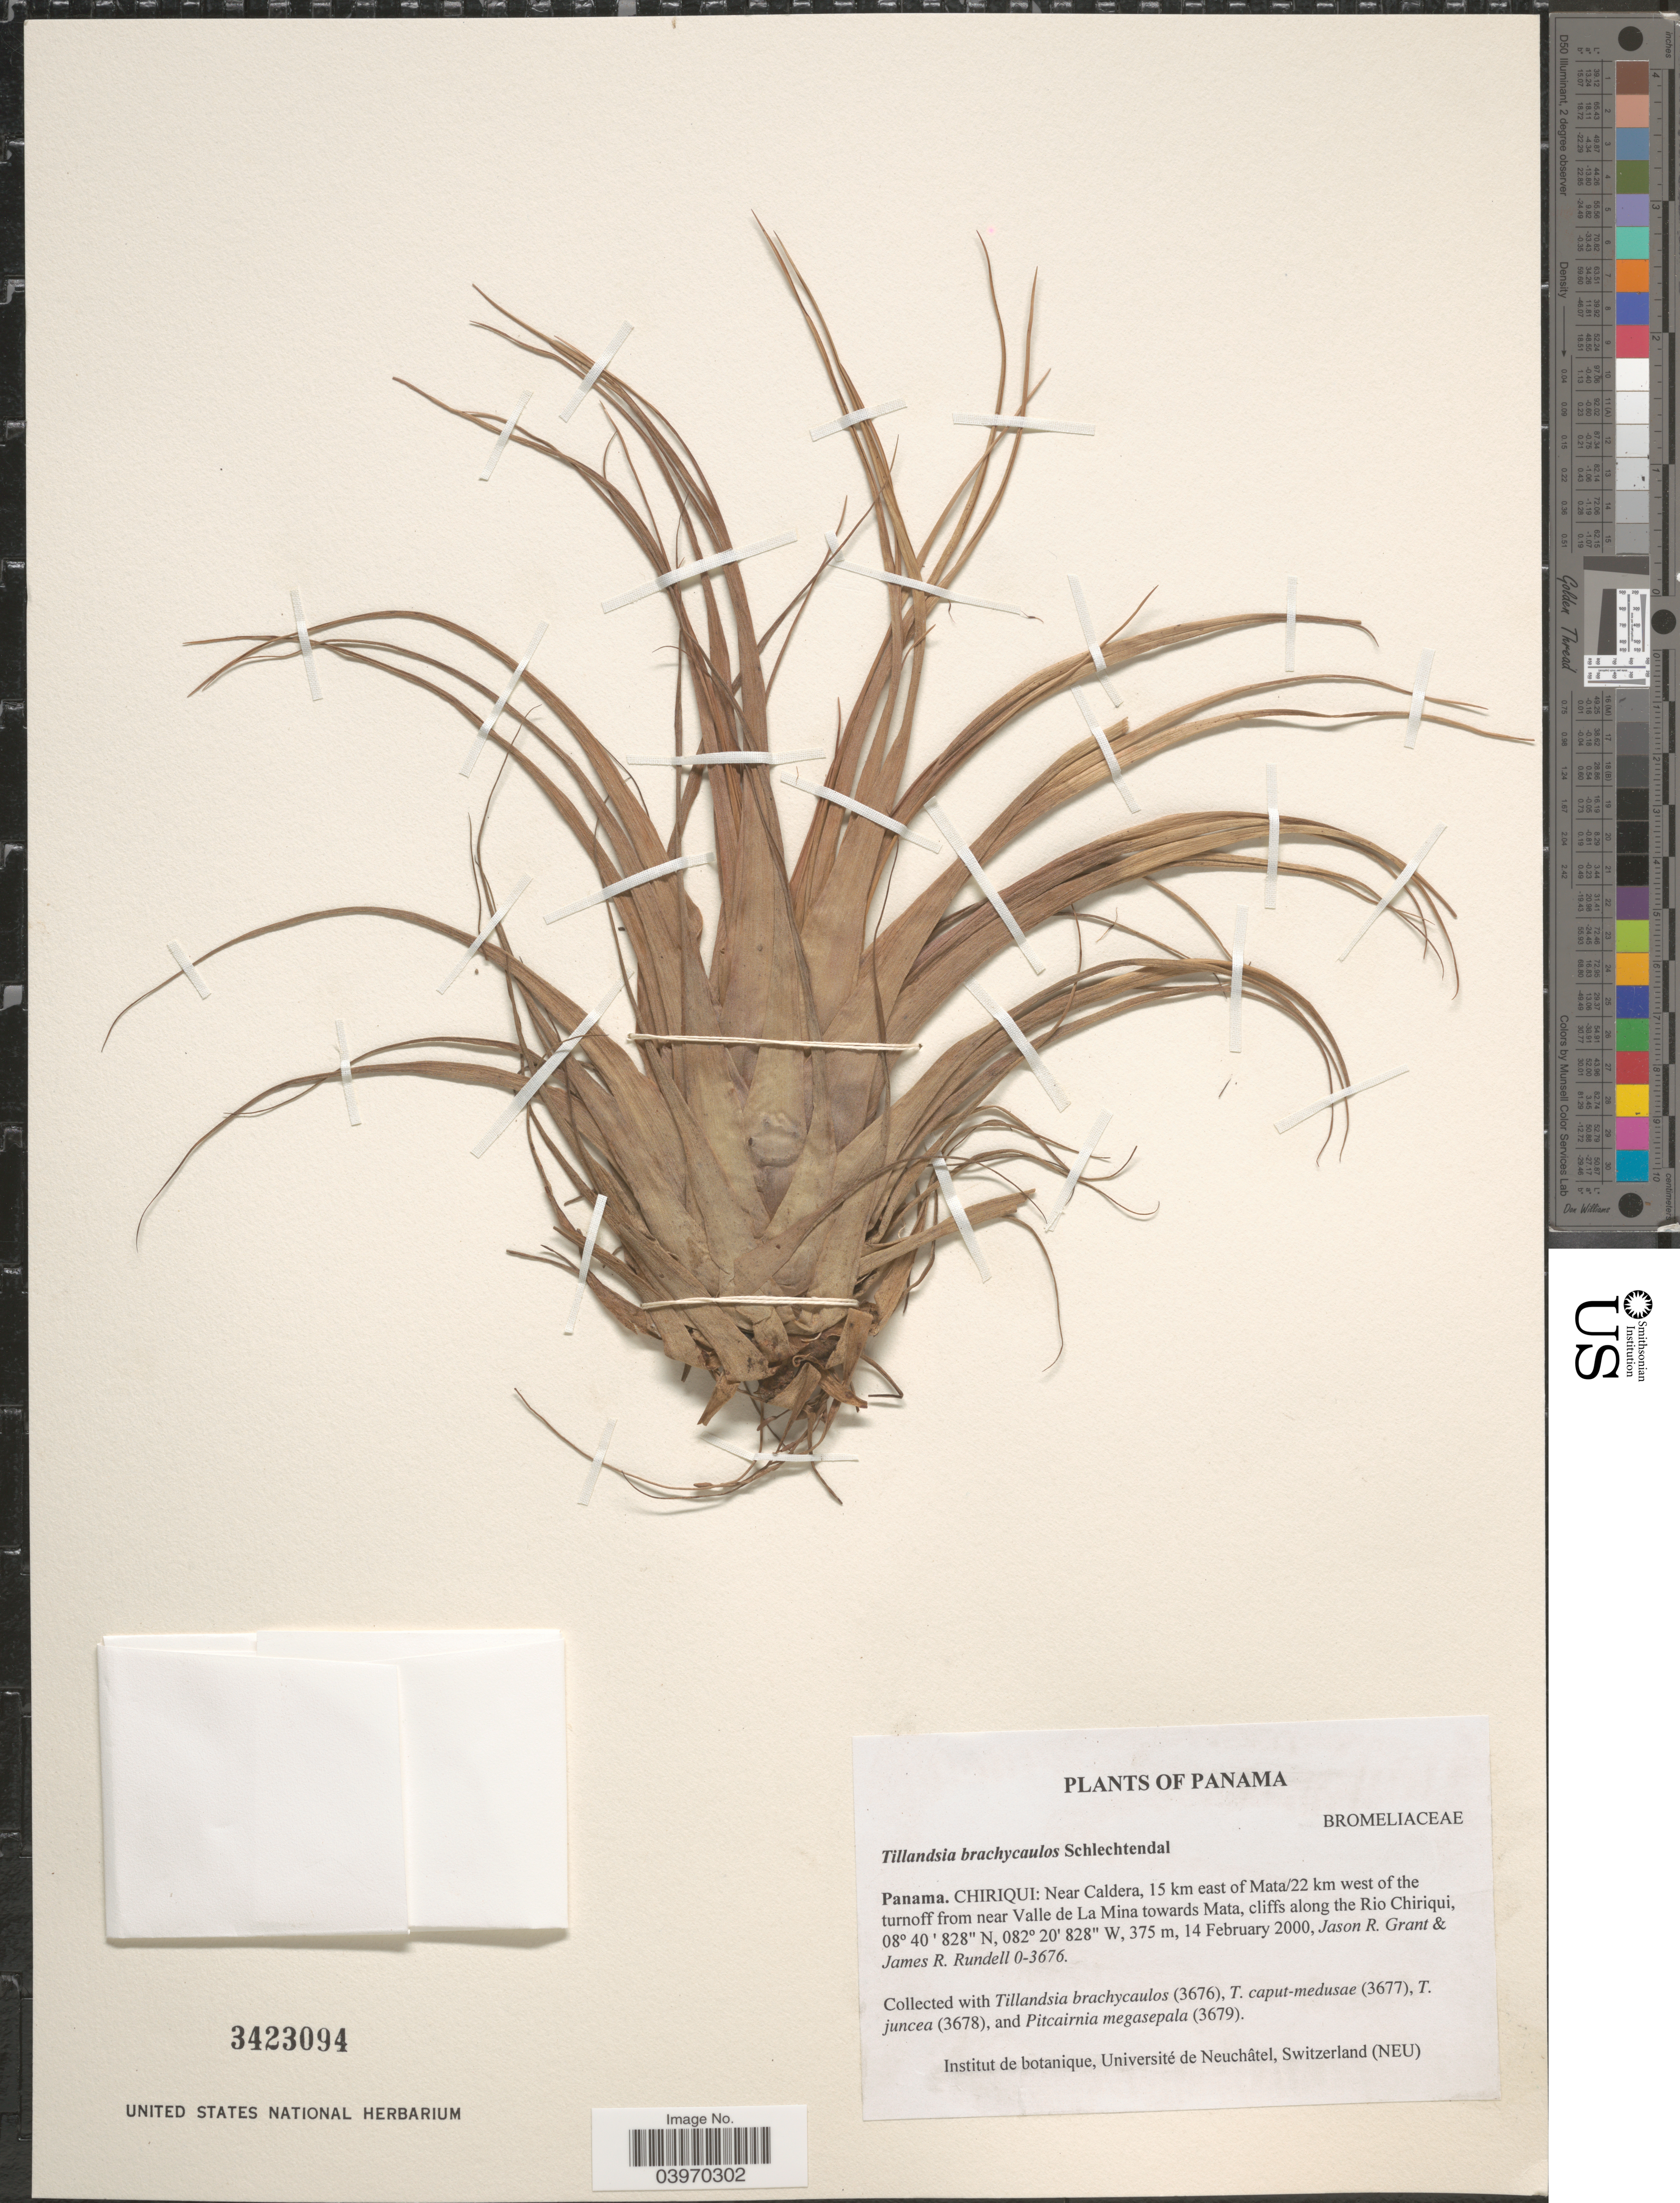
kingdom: Plantae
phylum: Tracheophyta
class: Liliopsida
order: Poales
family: Bromeliaceae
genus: Tillandsia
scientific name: Tillandsia brachycaulos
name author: Schltdl.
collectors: J. R. Grant & J. R. Rundell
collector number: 0-3676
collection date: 2000-02-14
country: Panama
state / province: Chiriqui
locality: Near Caldera, 15 km east of Mata/22 km west of the turnoff from near Valle de La Mina towards Mata, cliffs along the Rio Chiriqui.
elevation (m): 375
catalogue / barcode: US 3423094